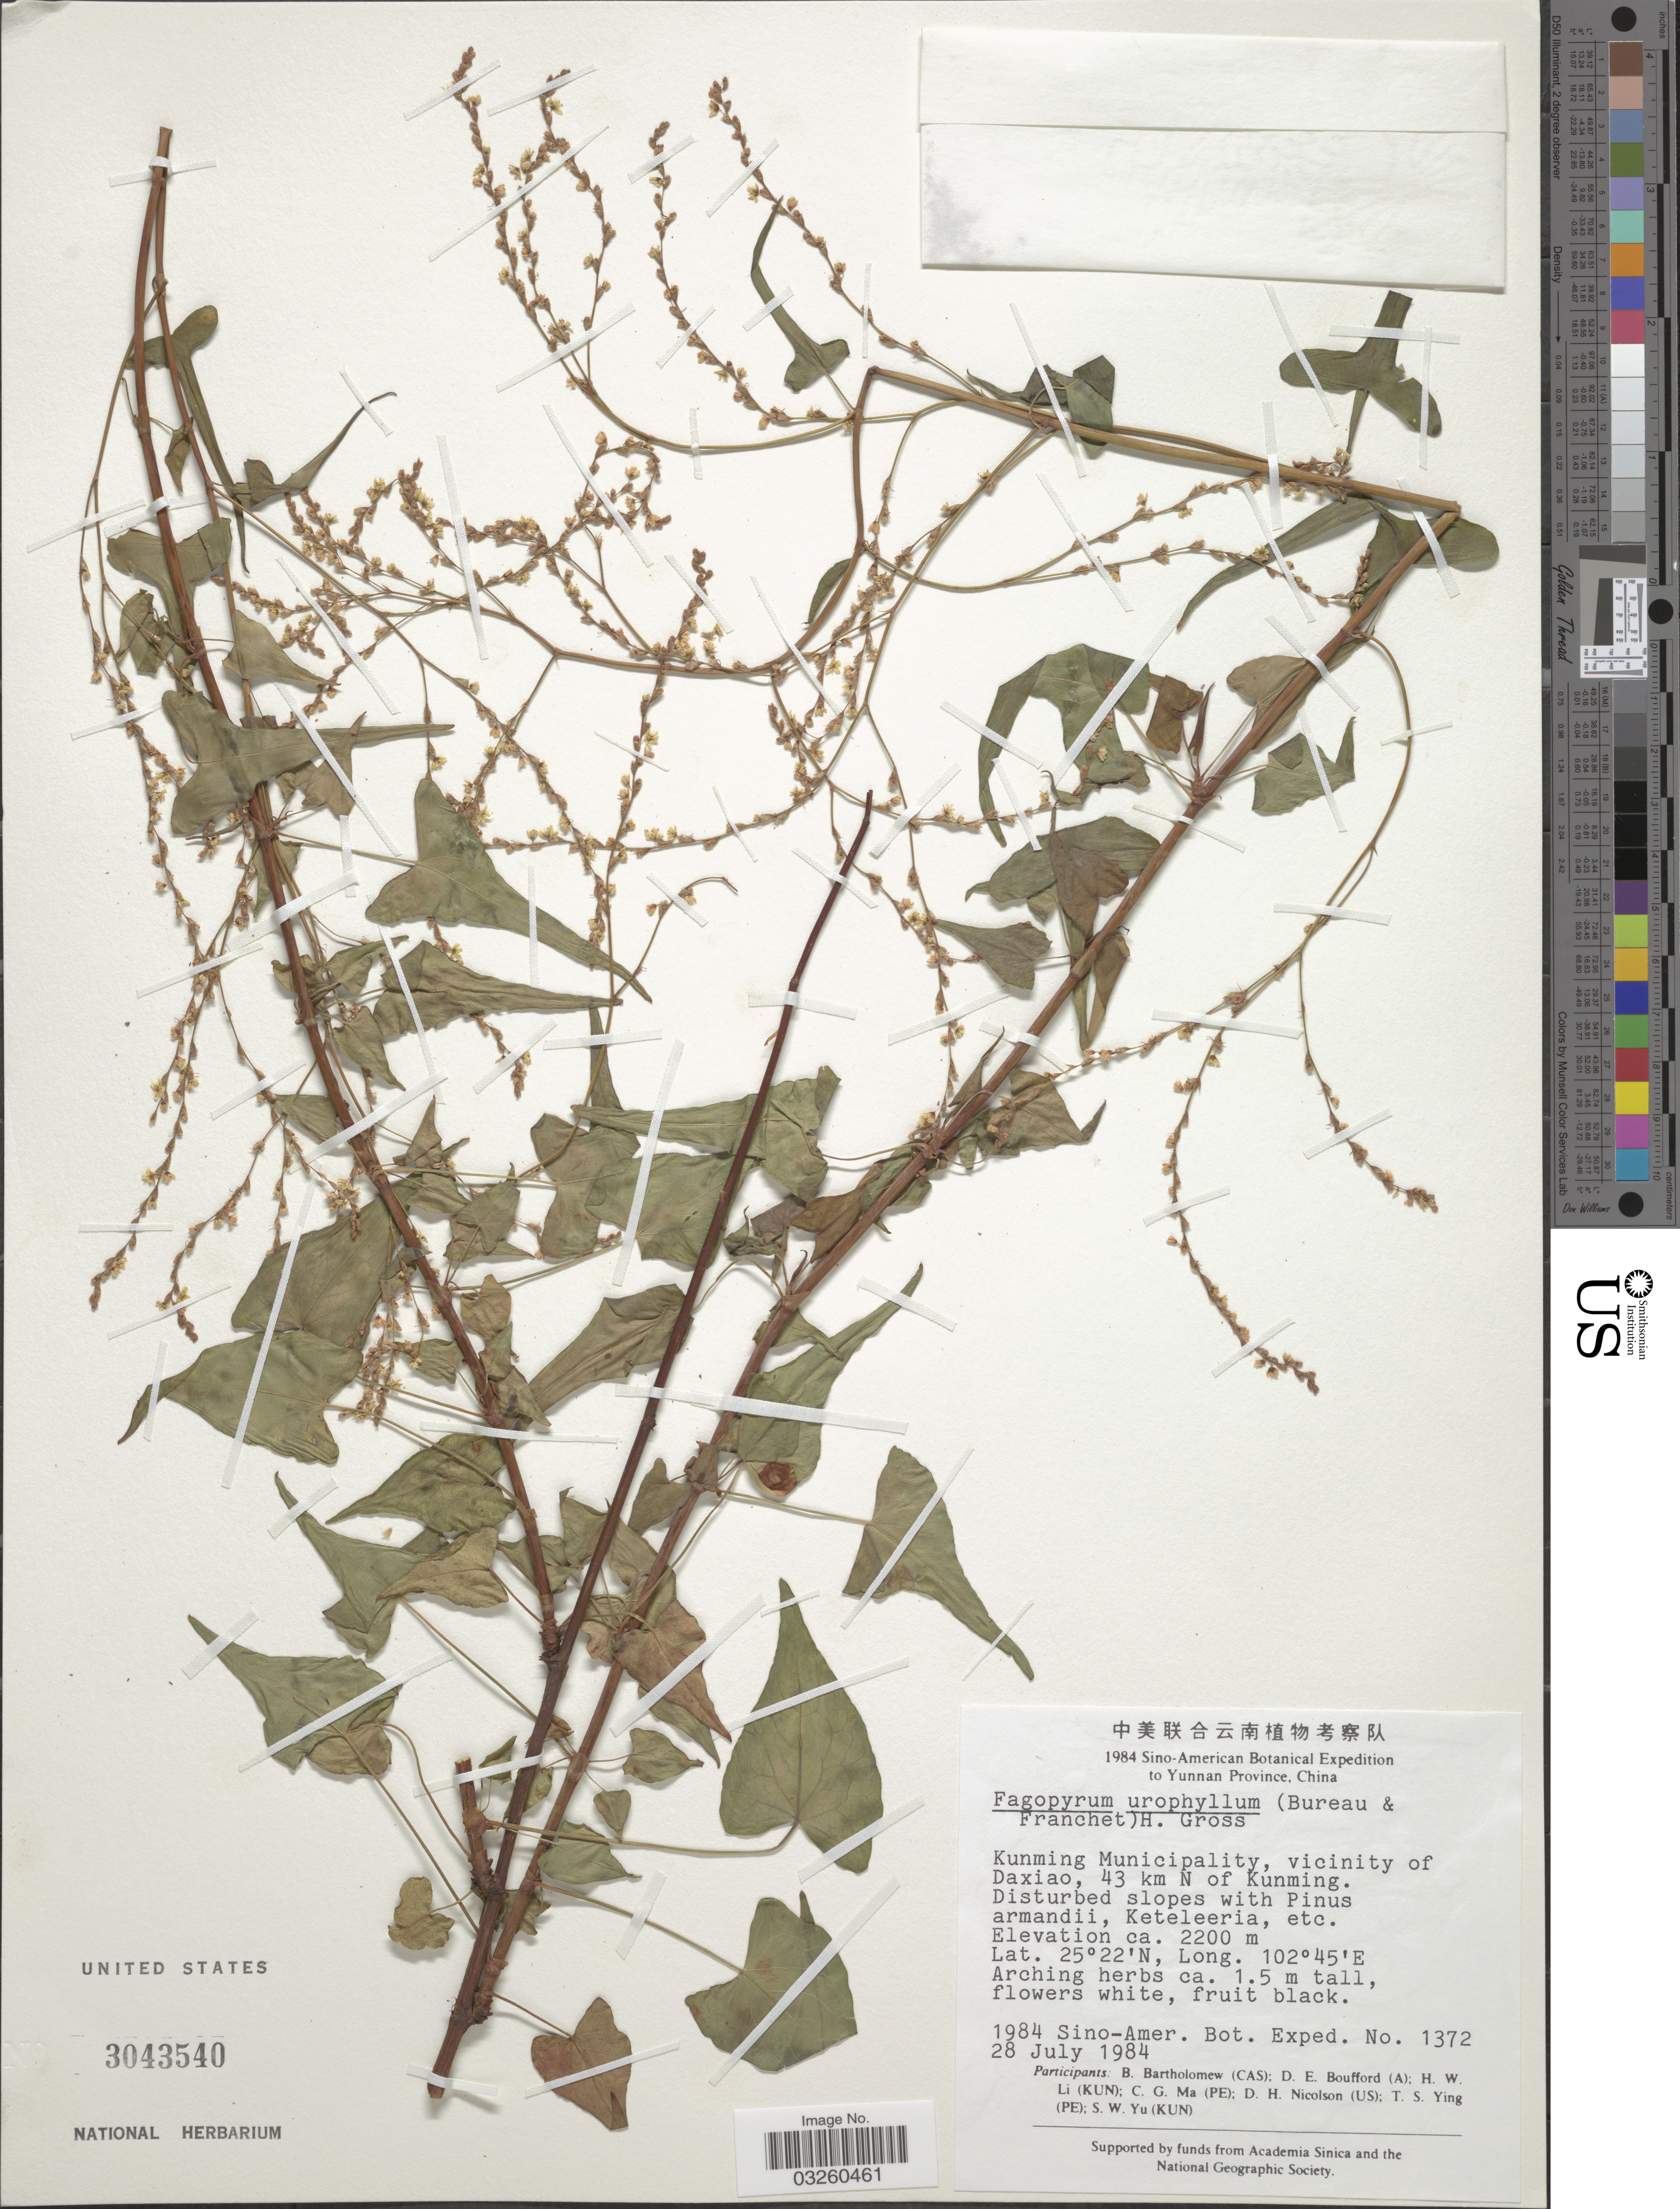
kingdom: Plantae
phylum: Tracheophyta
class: Magnoliopsida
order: Caryophyllales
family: Polygonaceae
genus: Fagopyrum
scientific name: Fagopyrum urophyllum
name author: (Bureau & Franch.) Gross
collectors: Sino-Amer. Bot. Exped. 1984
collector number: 1372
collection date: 1984-07-28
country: China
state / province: Yunnan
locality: Yunnan Province. Kunming Municipality, vicinity of Daxiao, 43 km N of Kunming.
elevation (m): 2200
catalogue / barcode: US 3043540